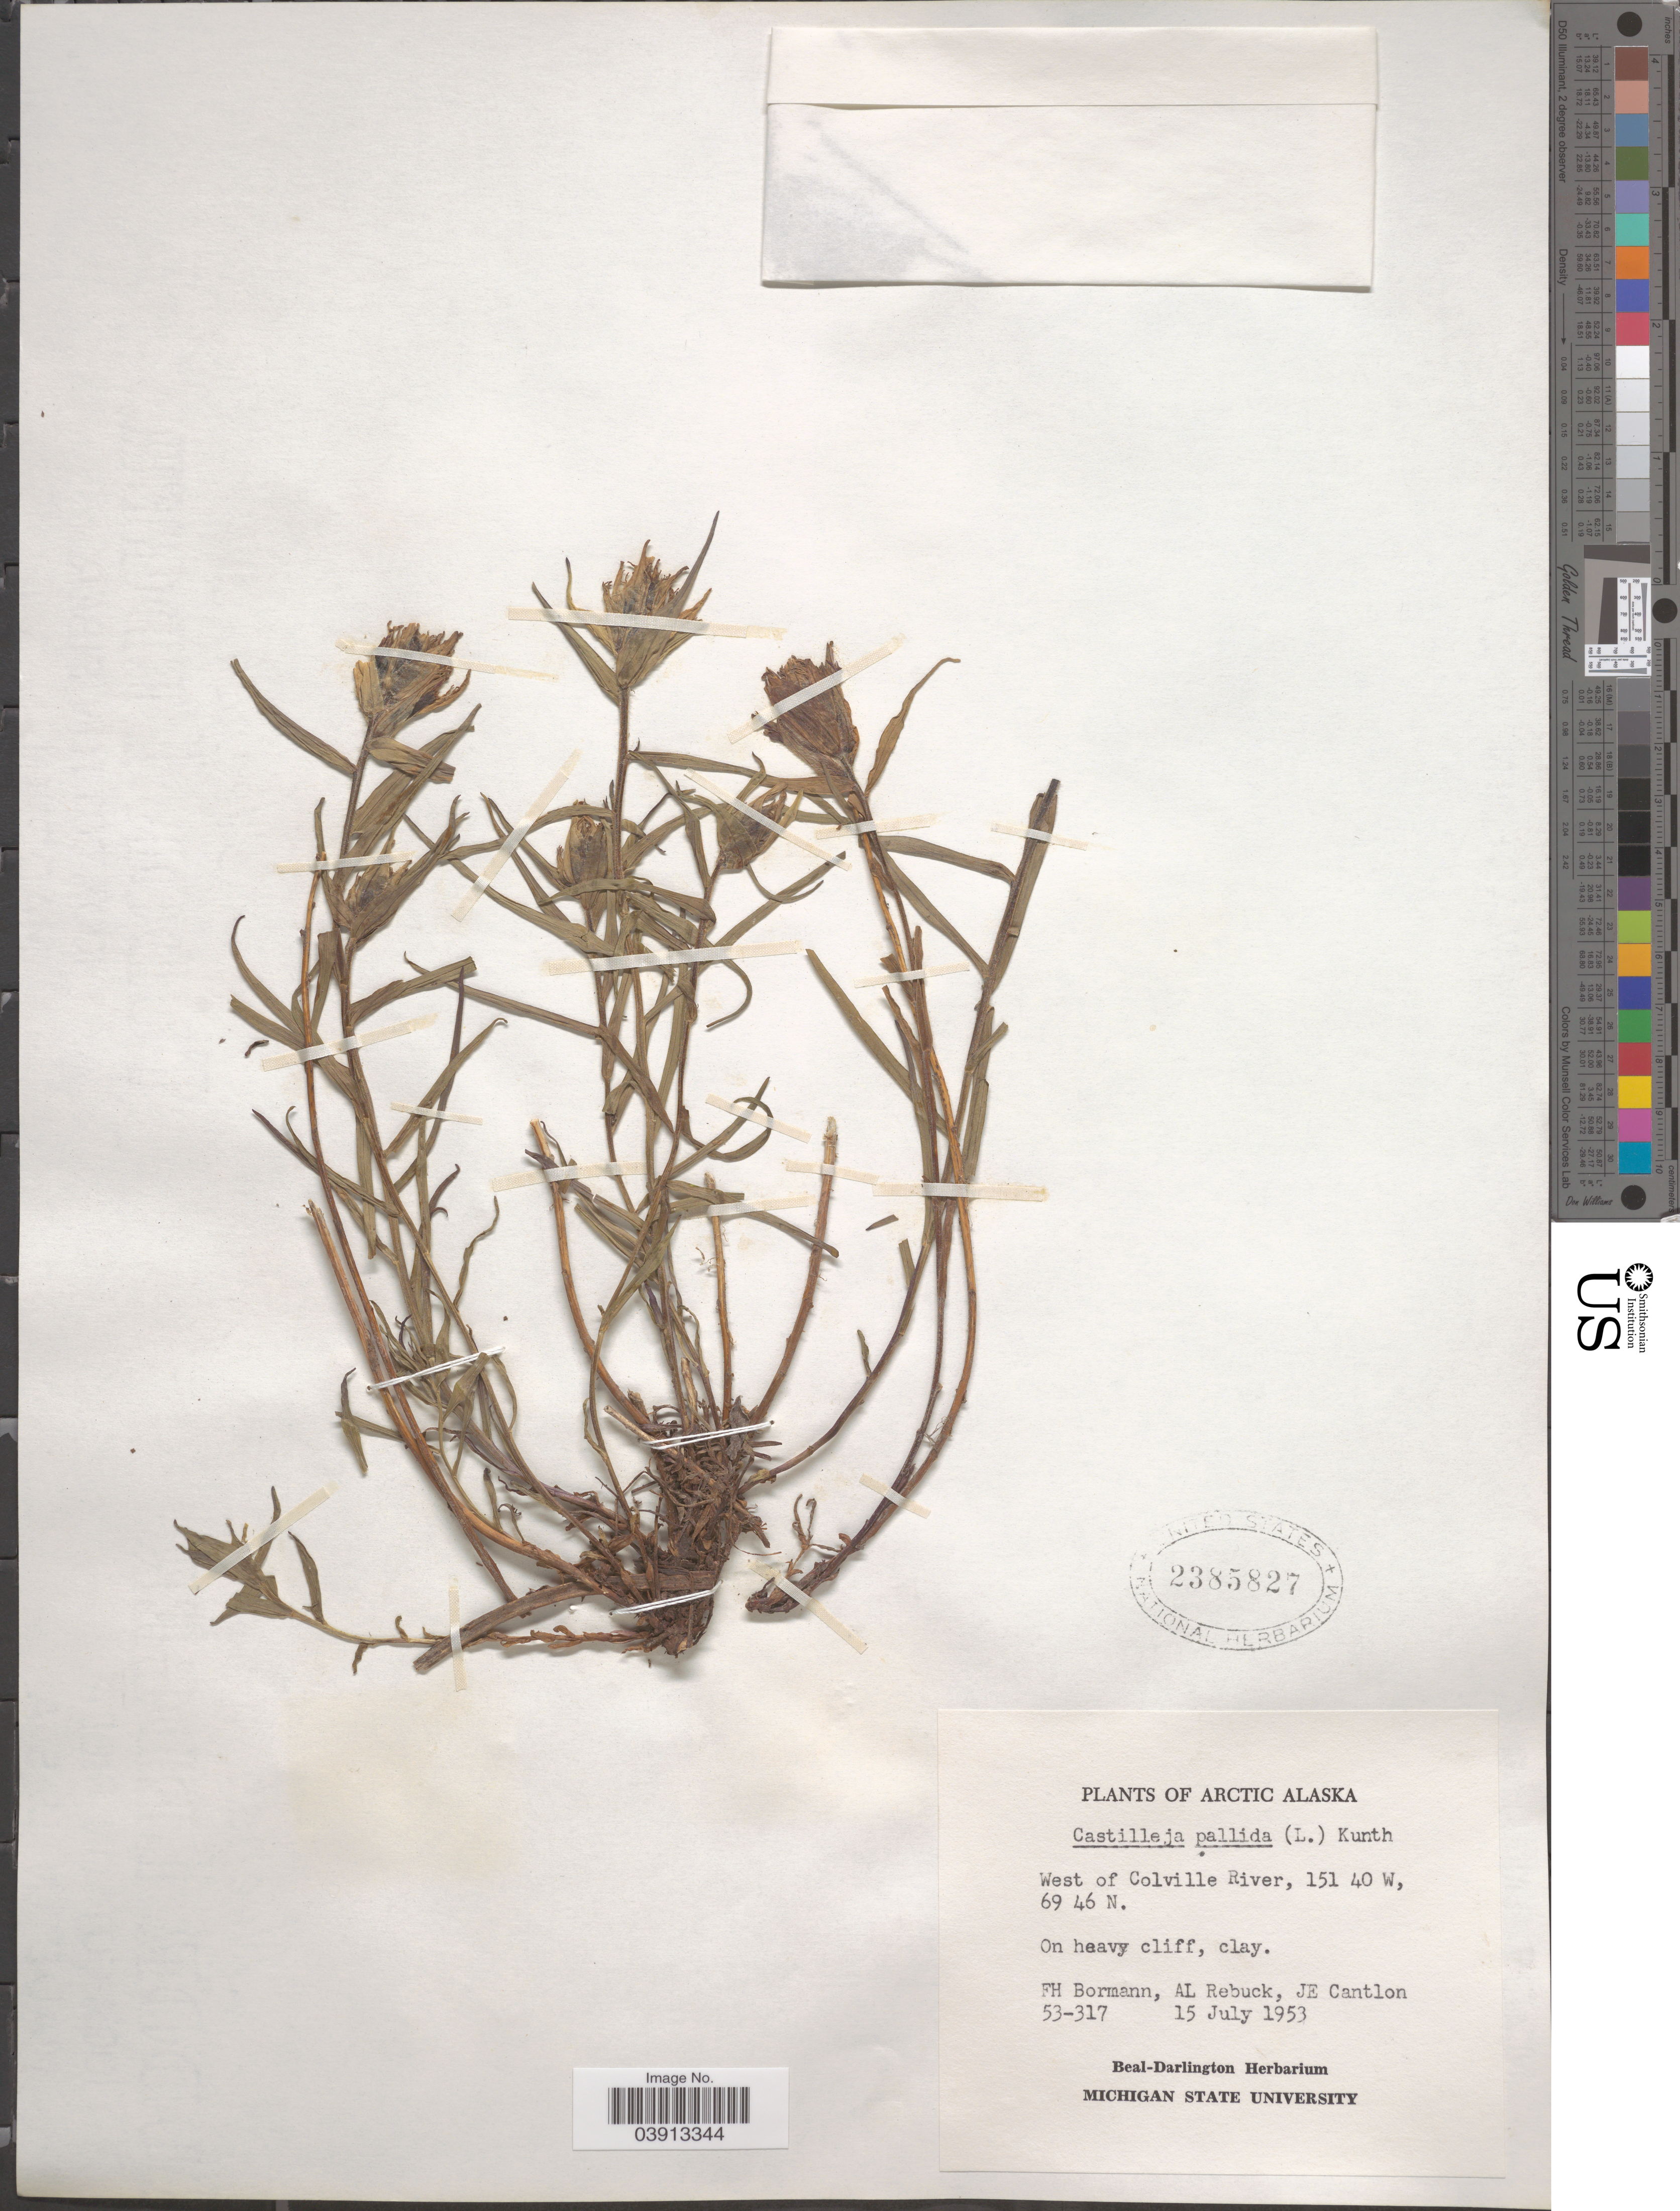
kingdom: Plantae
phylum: Tracheophyta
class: Magnoliopsida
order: Lamiales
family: Orobanchaceae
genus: Castilleja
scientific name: Castilleja pallida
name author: (L.) Spreng.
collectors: F. Bormann, A. Rebuck & J. Cantlon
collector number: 53-317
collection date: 1953-07-15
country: United States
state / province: Alaska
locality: Arctic Alaska. West of Colville River.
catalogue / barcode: US 2385827